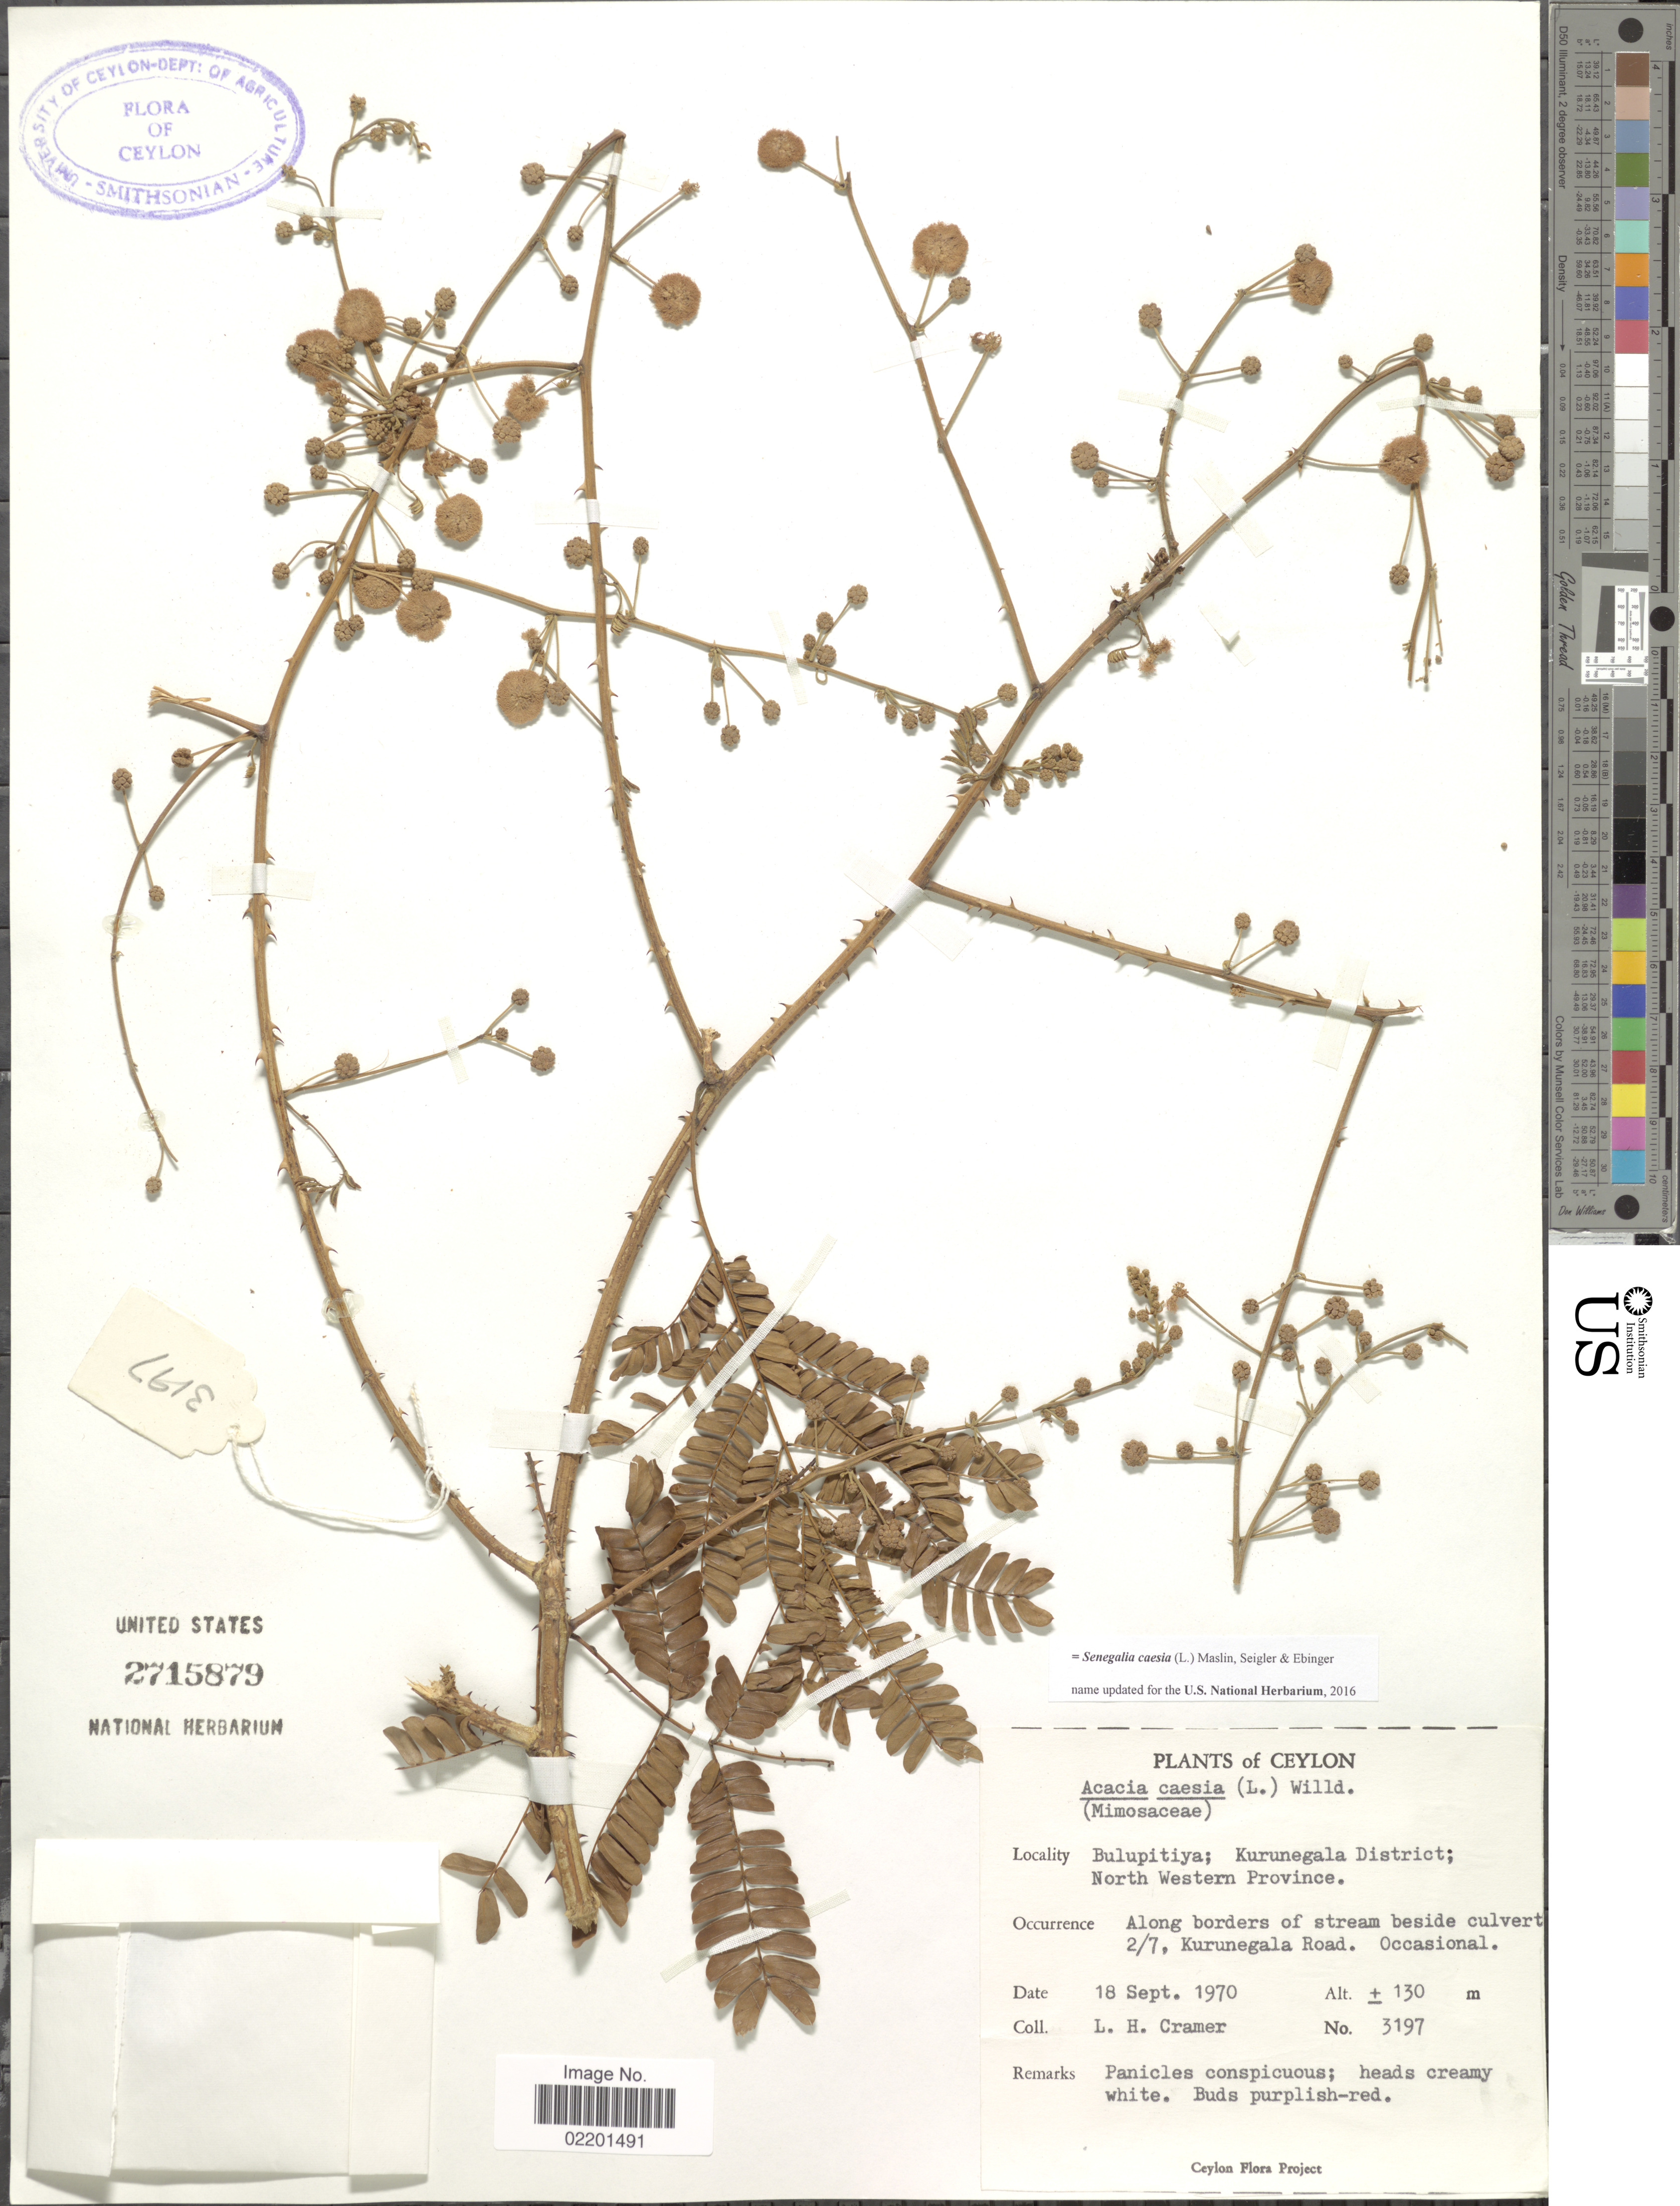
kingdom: Plantae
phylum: Tracheophyta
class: Magnoliopsida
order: Fabales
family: Fabaceae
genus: Senegalia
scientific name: Senegalia caesia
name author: (L.) Maslin et al.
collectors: L. H. Cramer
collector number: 3197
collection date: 1970-09-18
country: Sri Lanka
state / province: North Western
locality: Bulupitiya; Kurunegala District; North Western Province. 2/7 Kurunegala Road.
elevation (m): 130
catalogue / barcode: US 2715879